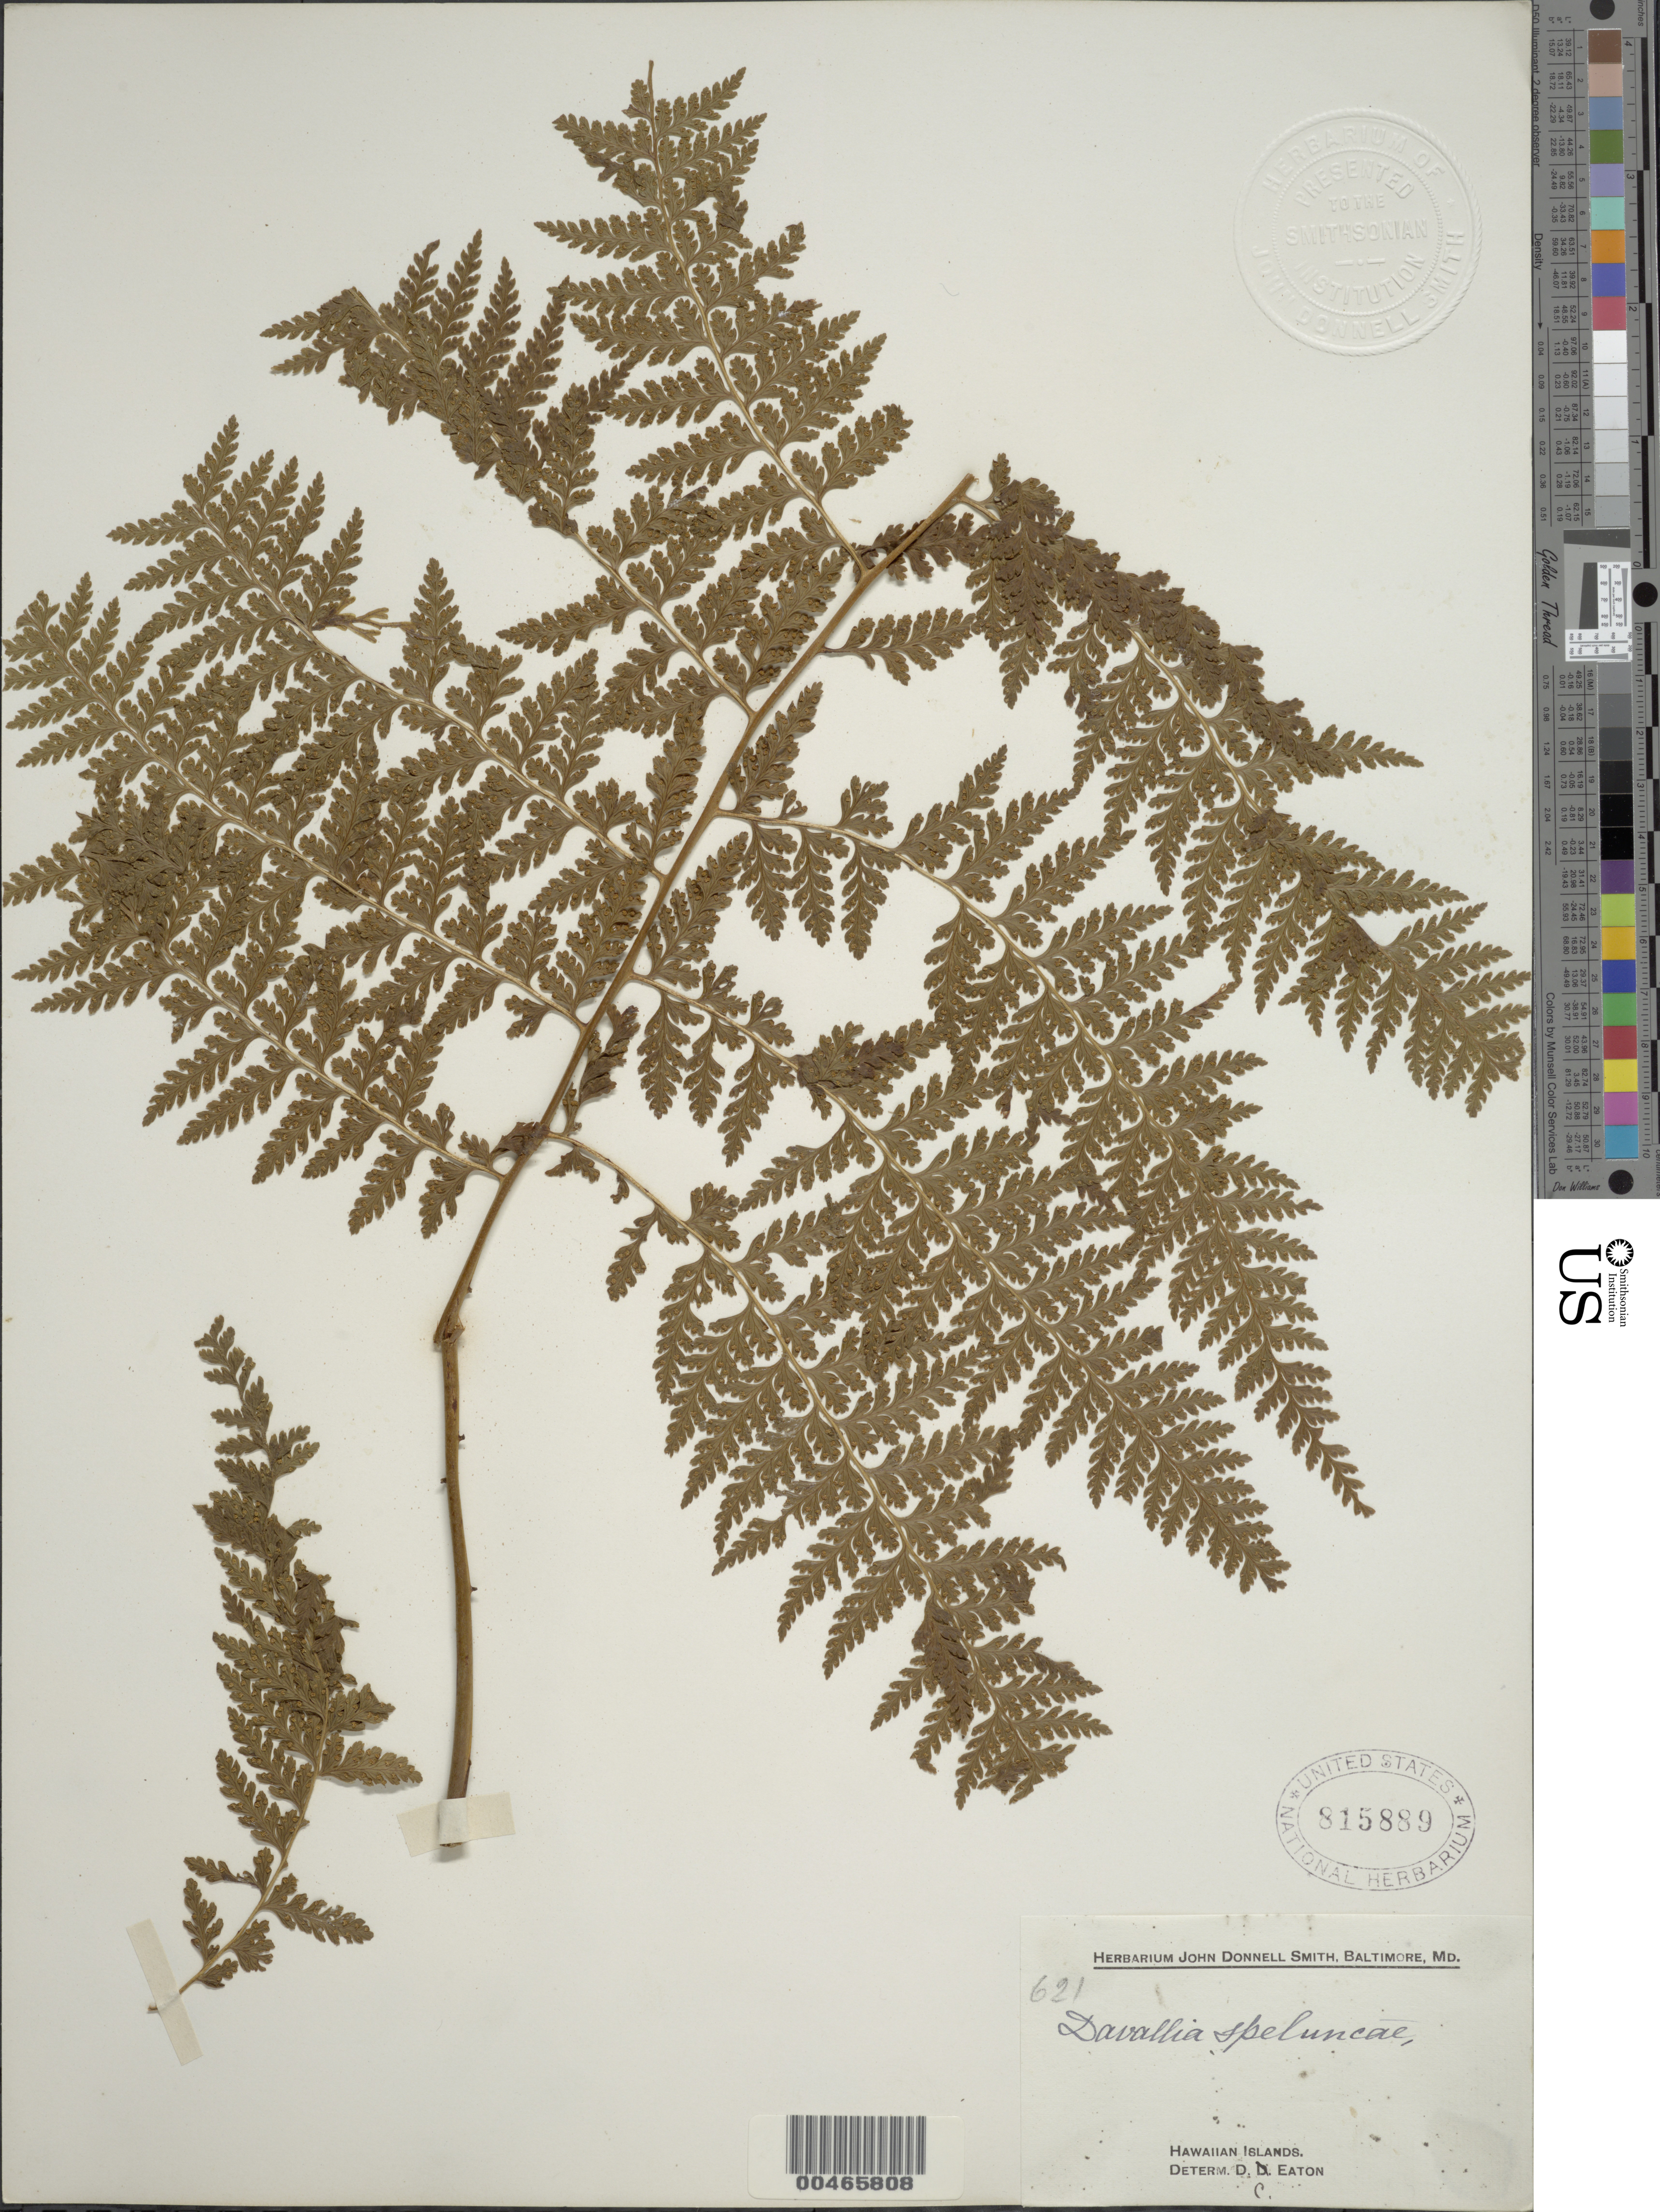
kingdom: Plantae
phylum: Tracheophyta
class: Polypodiopsida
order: Polypodiales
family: Dennstaedtiaceae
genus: Microlepia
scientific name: Microlepia speluncae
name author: (L.) T. Moore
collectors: J. Donnell Smith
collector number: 621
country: United States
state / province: Hawaii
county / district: Hawaii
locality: Hawaiian Islands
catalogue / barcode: US 815889